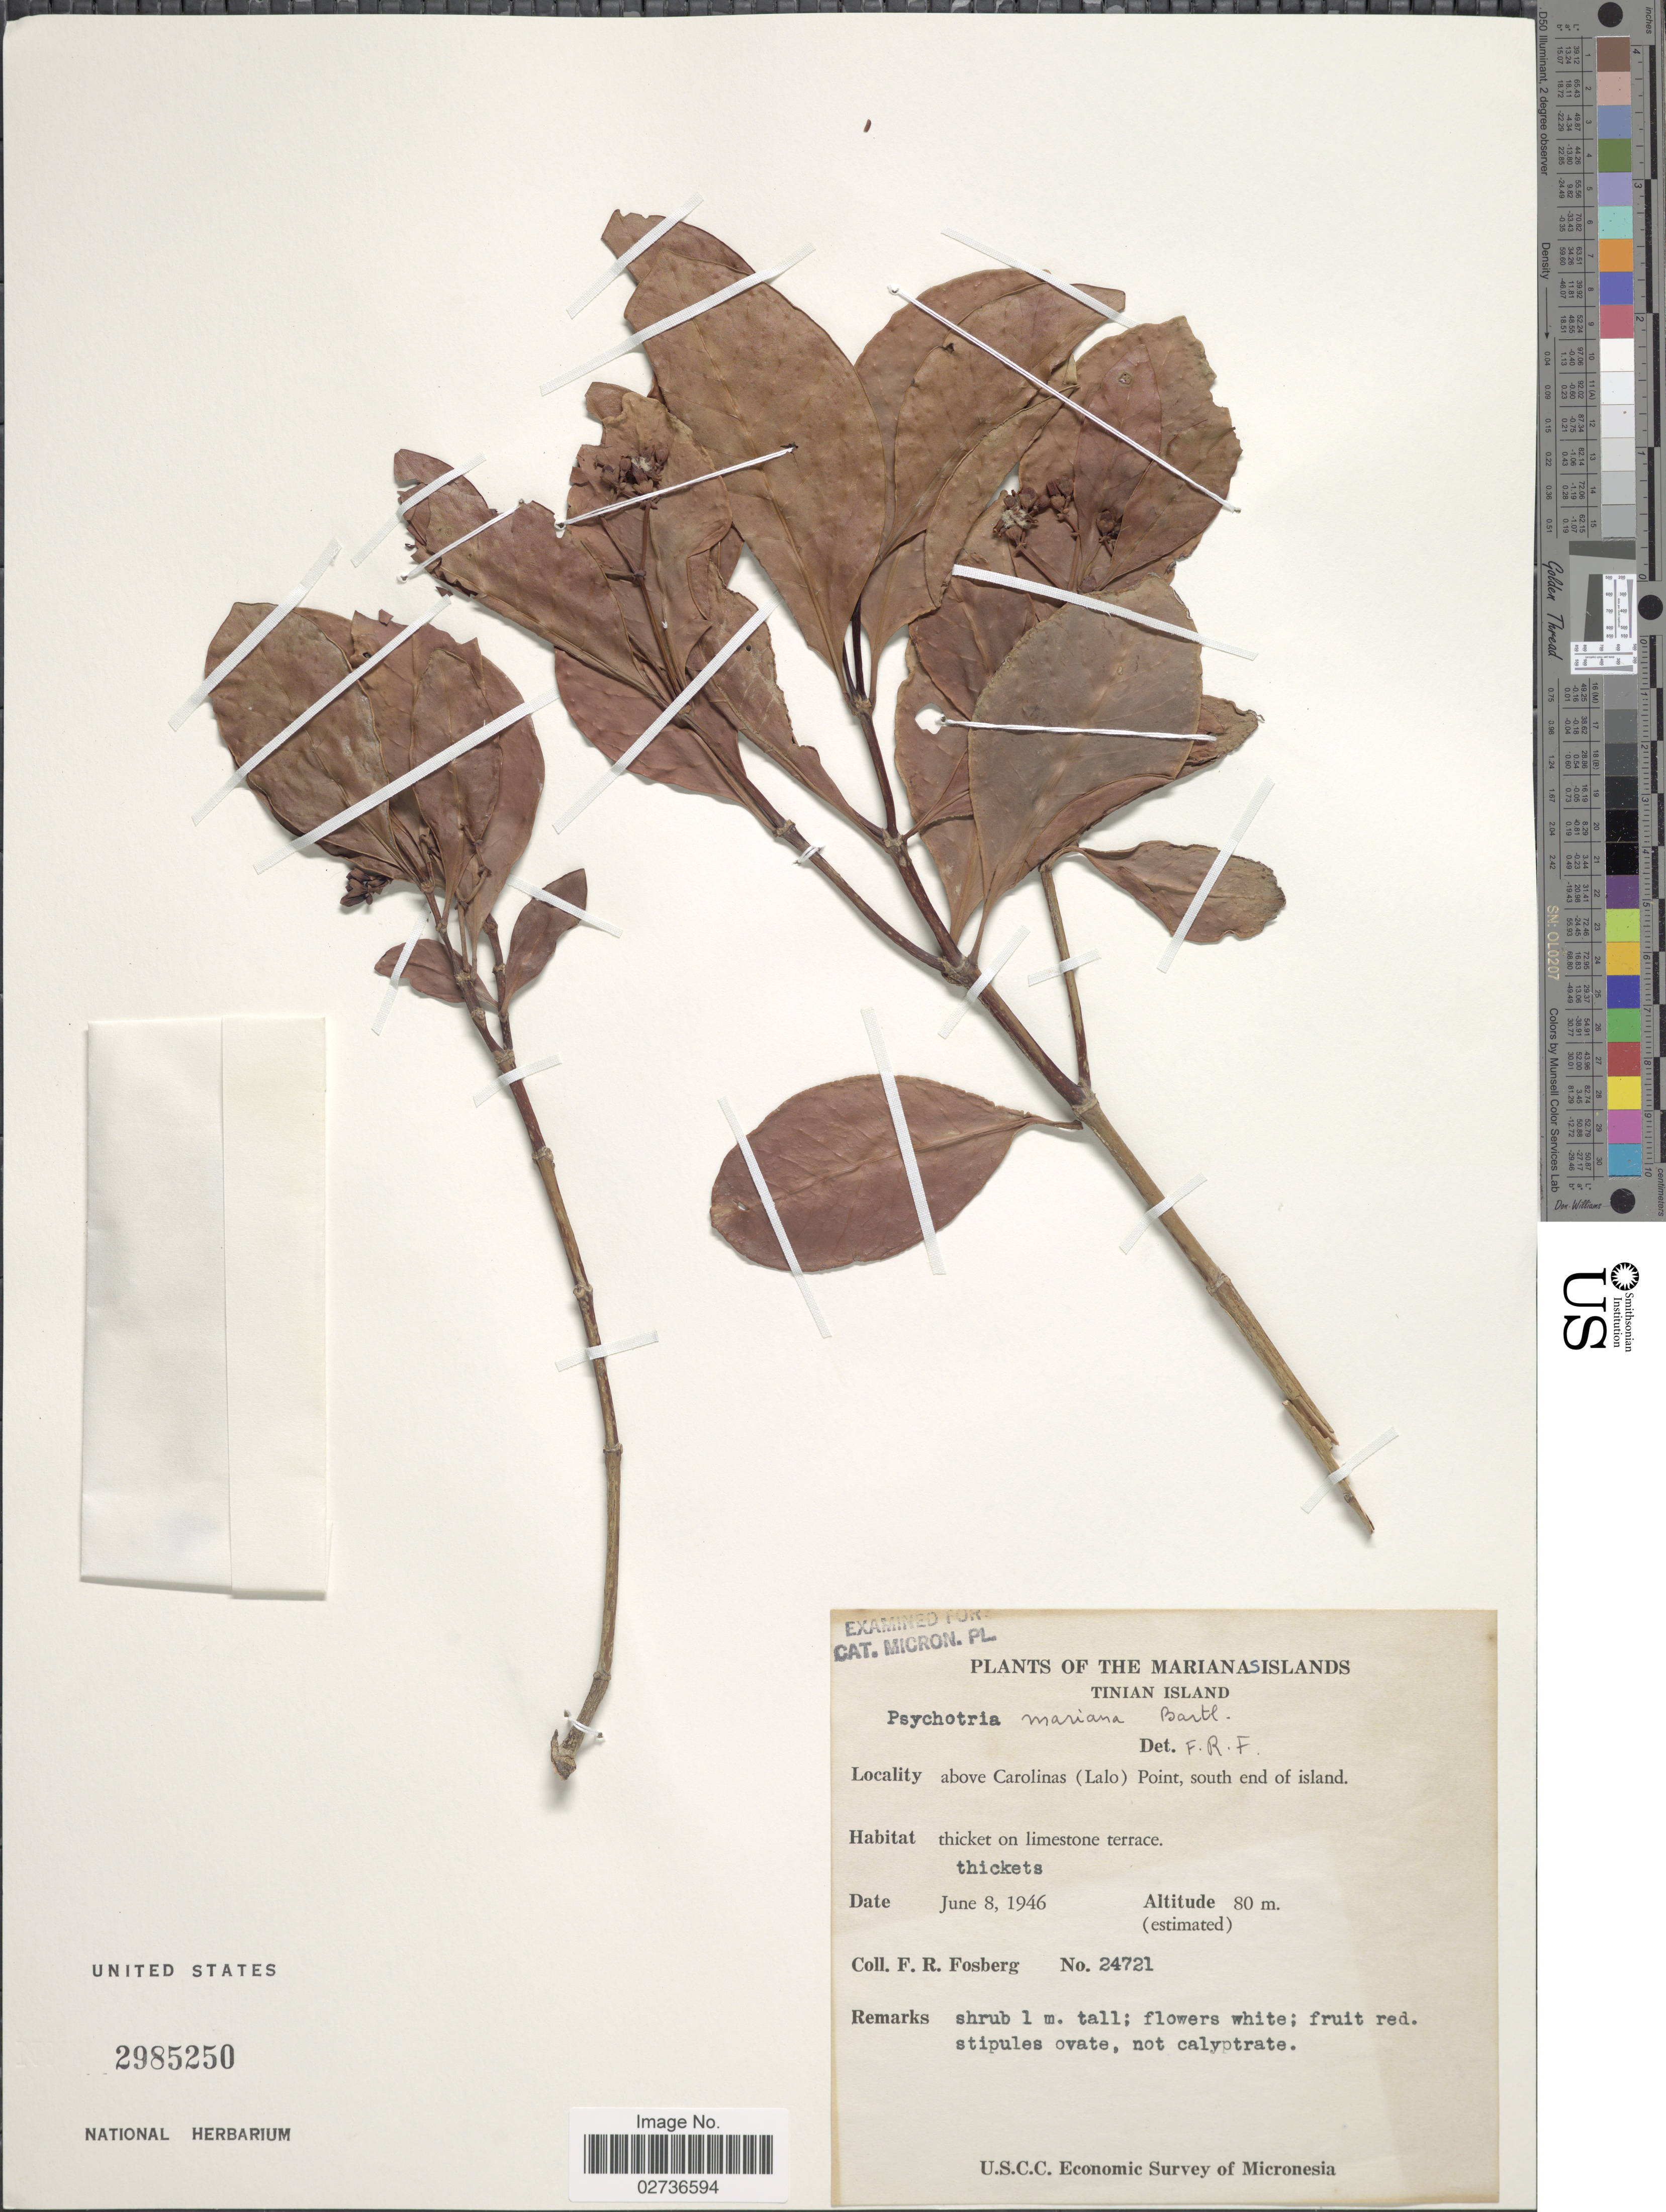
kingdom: Plantae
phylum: Tracheophyta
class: Magnoliopsida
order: Gentianales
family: Rubiaceae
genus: Psychotria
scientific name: Psychotria mariana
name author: Bartl. ex DC.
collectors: F. R. Fosberg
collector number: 24721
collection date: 1946-06-08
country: Northern Mariana Islands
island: Tinian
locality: Tinian Island, above Carolinas (Lalo) Point, south end of island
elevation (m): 80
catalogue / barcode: US 2985250